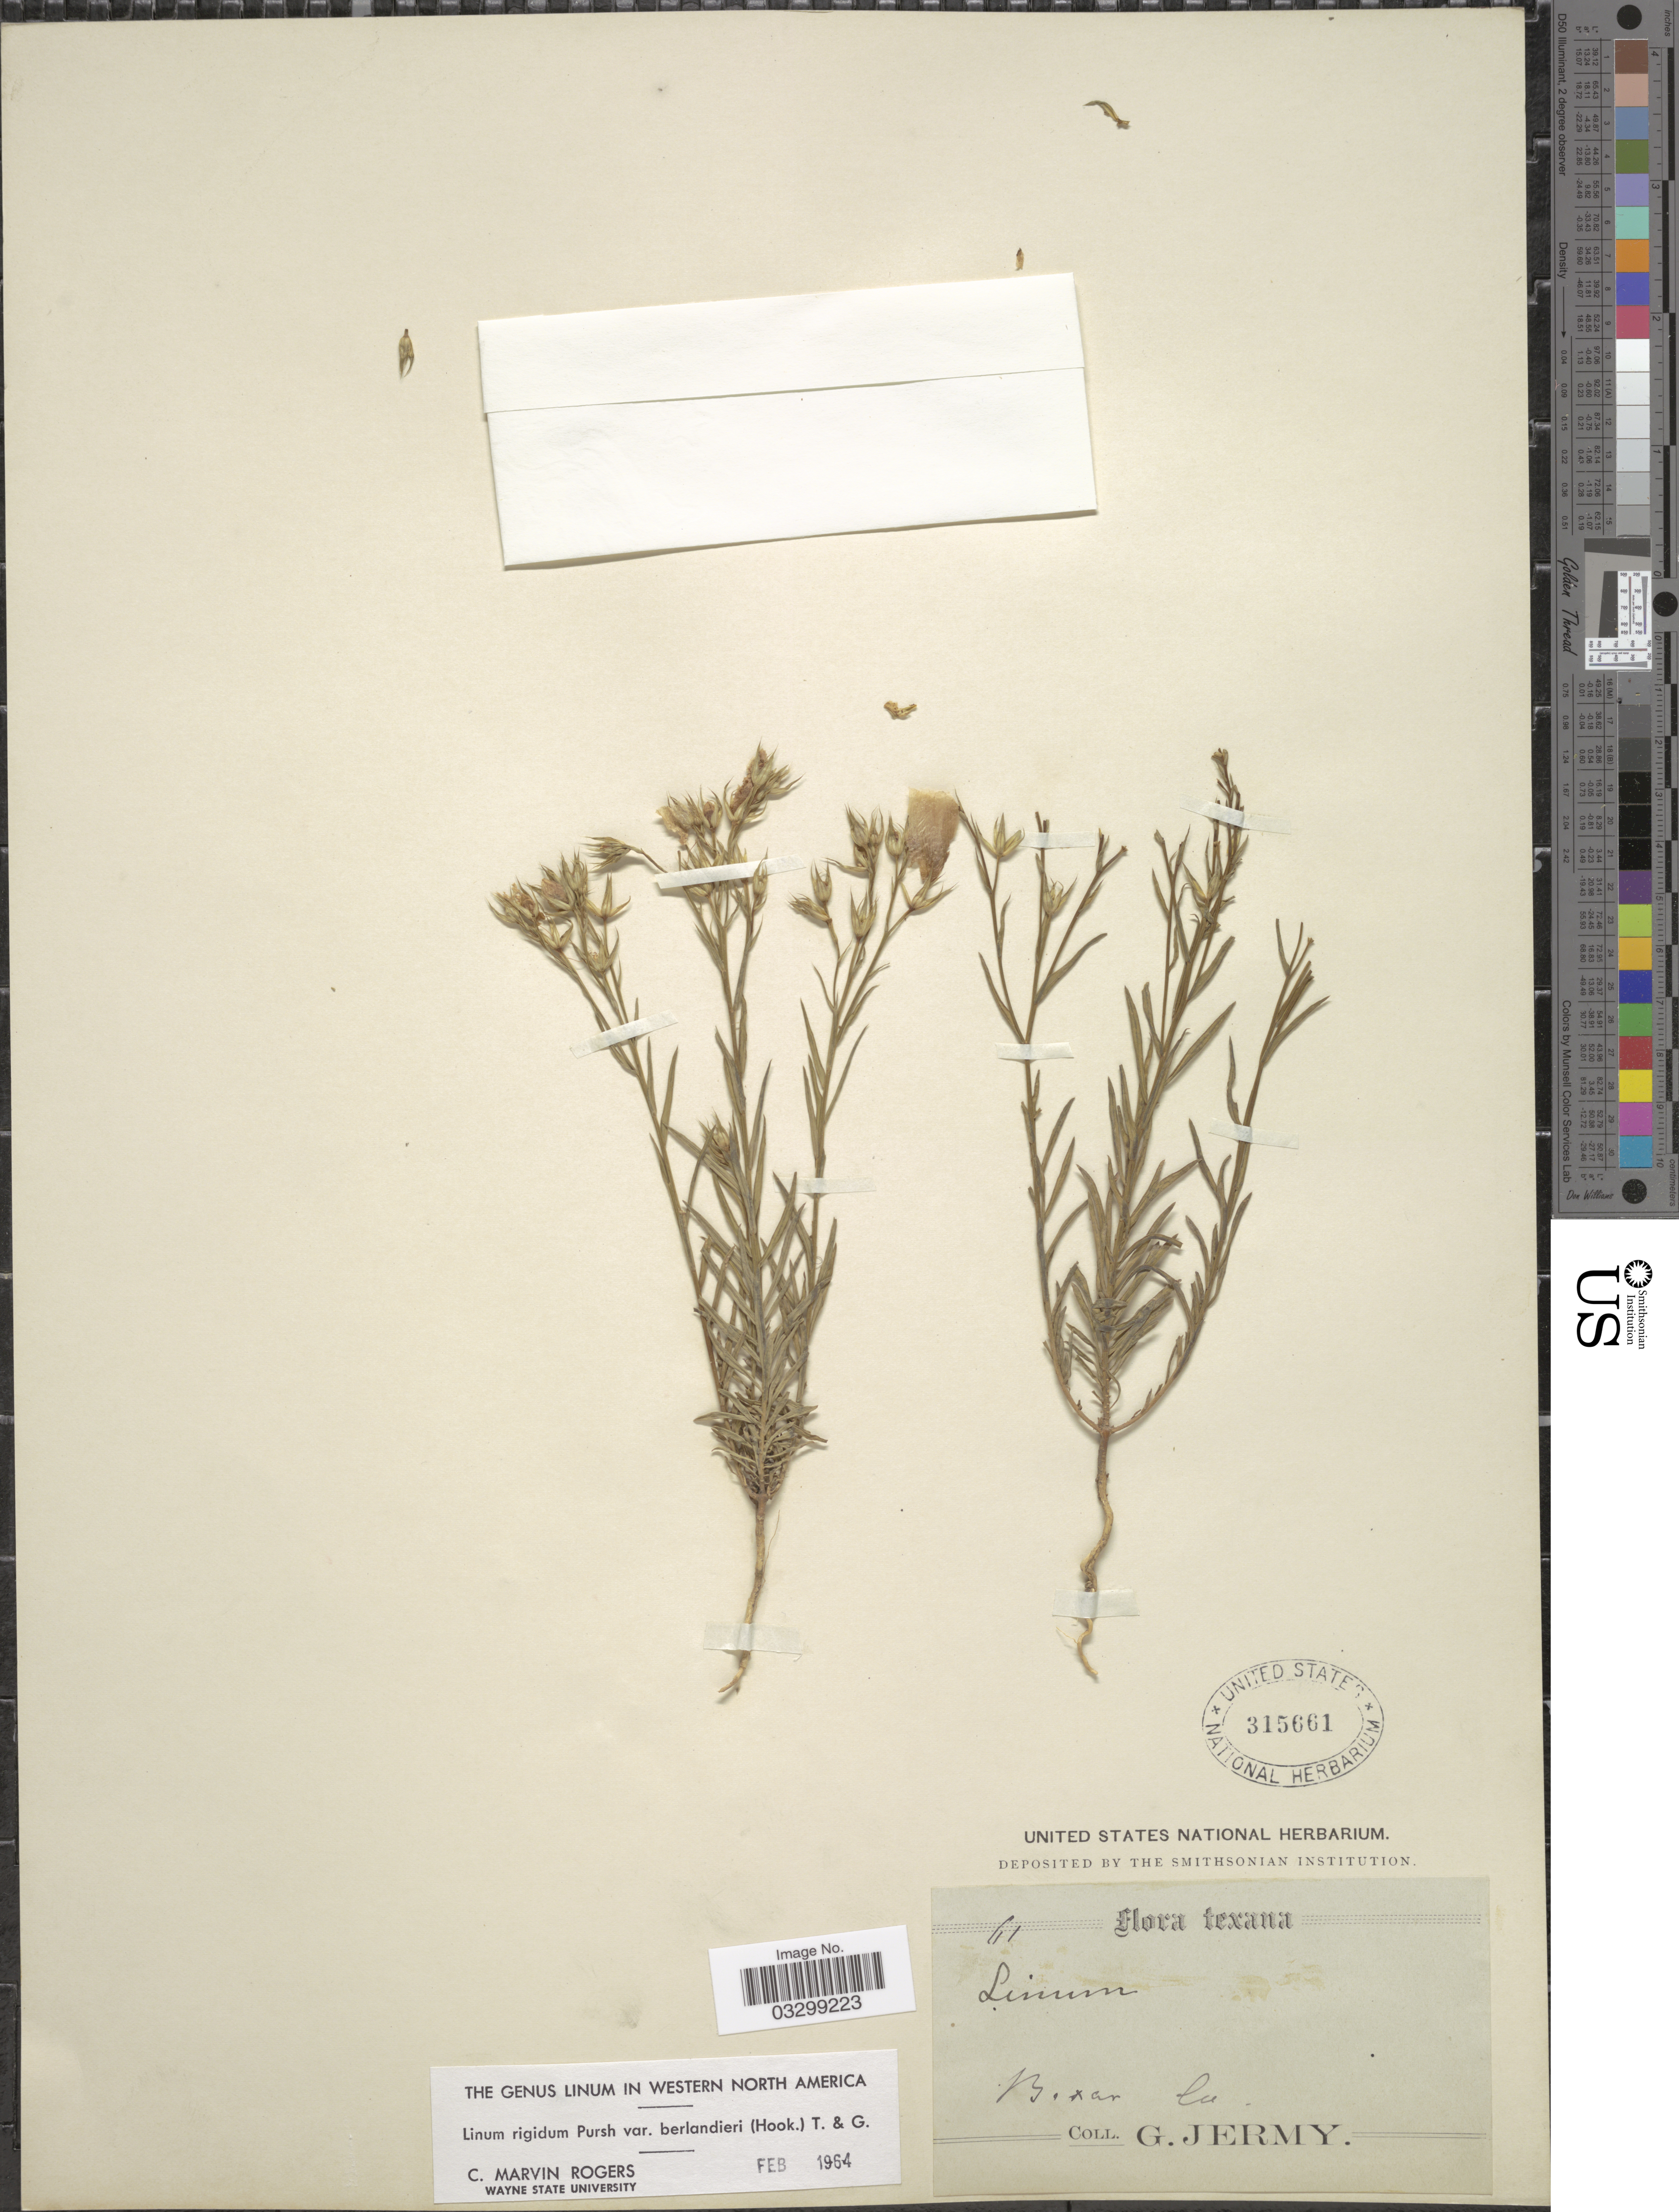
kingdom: Plantae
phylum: Tracheophyta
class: Magnoliopsida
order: Malpighiales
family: Linaceae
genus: Linum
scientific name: Linum rigidum var. berlandieri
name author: Pursh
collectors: G. Jermy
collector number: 61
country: United States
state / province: Texas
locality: Bexar Co.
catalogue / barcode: US 315661